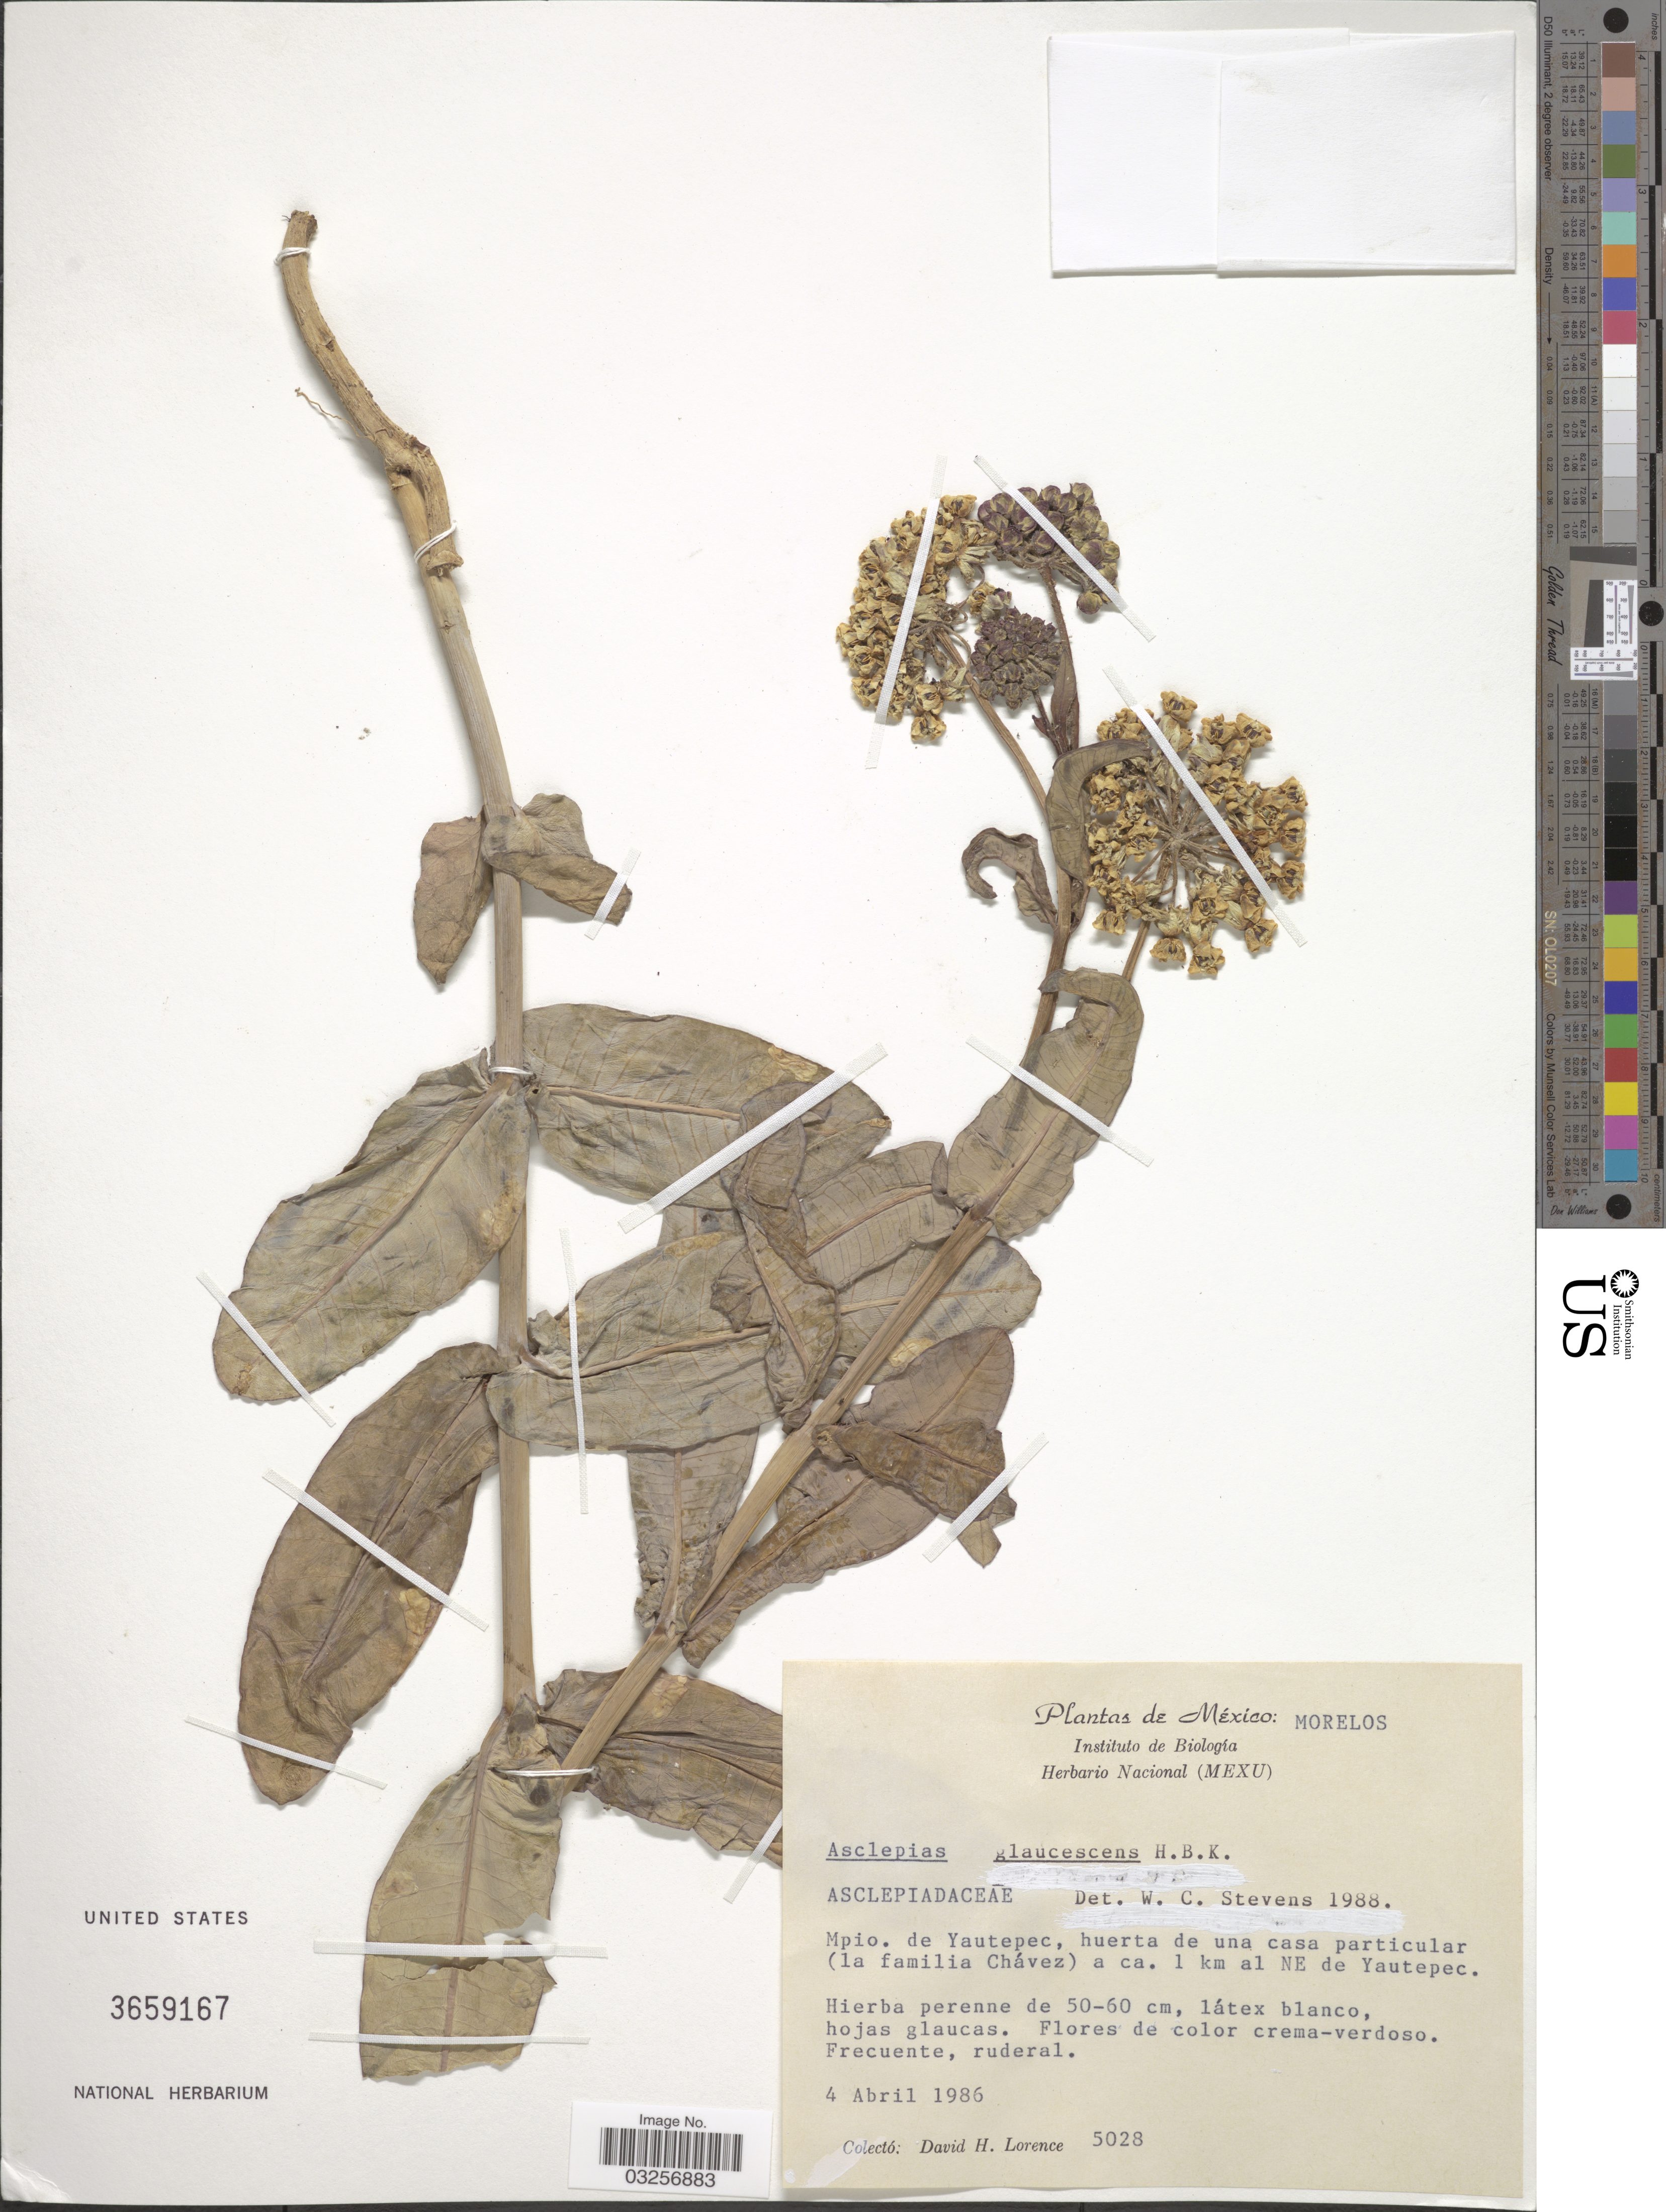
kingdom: Plantae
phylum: Tracheophyta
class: Magnoliopsida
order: Gentianales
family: Apocynaceae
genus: Asclepias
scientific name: Asclepias glaucescens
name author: Kunth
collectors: D. Lorence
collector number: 5028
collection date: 1986-04-04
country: Mexico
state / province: Morelos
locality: Mpio. de Yautepec, huerta de una casa particular (la familia Chávez) a ca. 1 km al NE de Yautepec.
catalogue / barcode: US 3659167